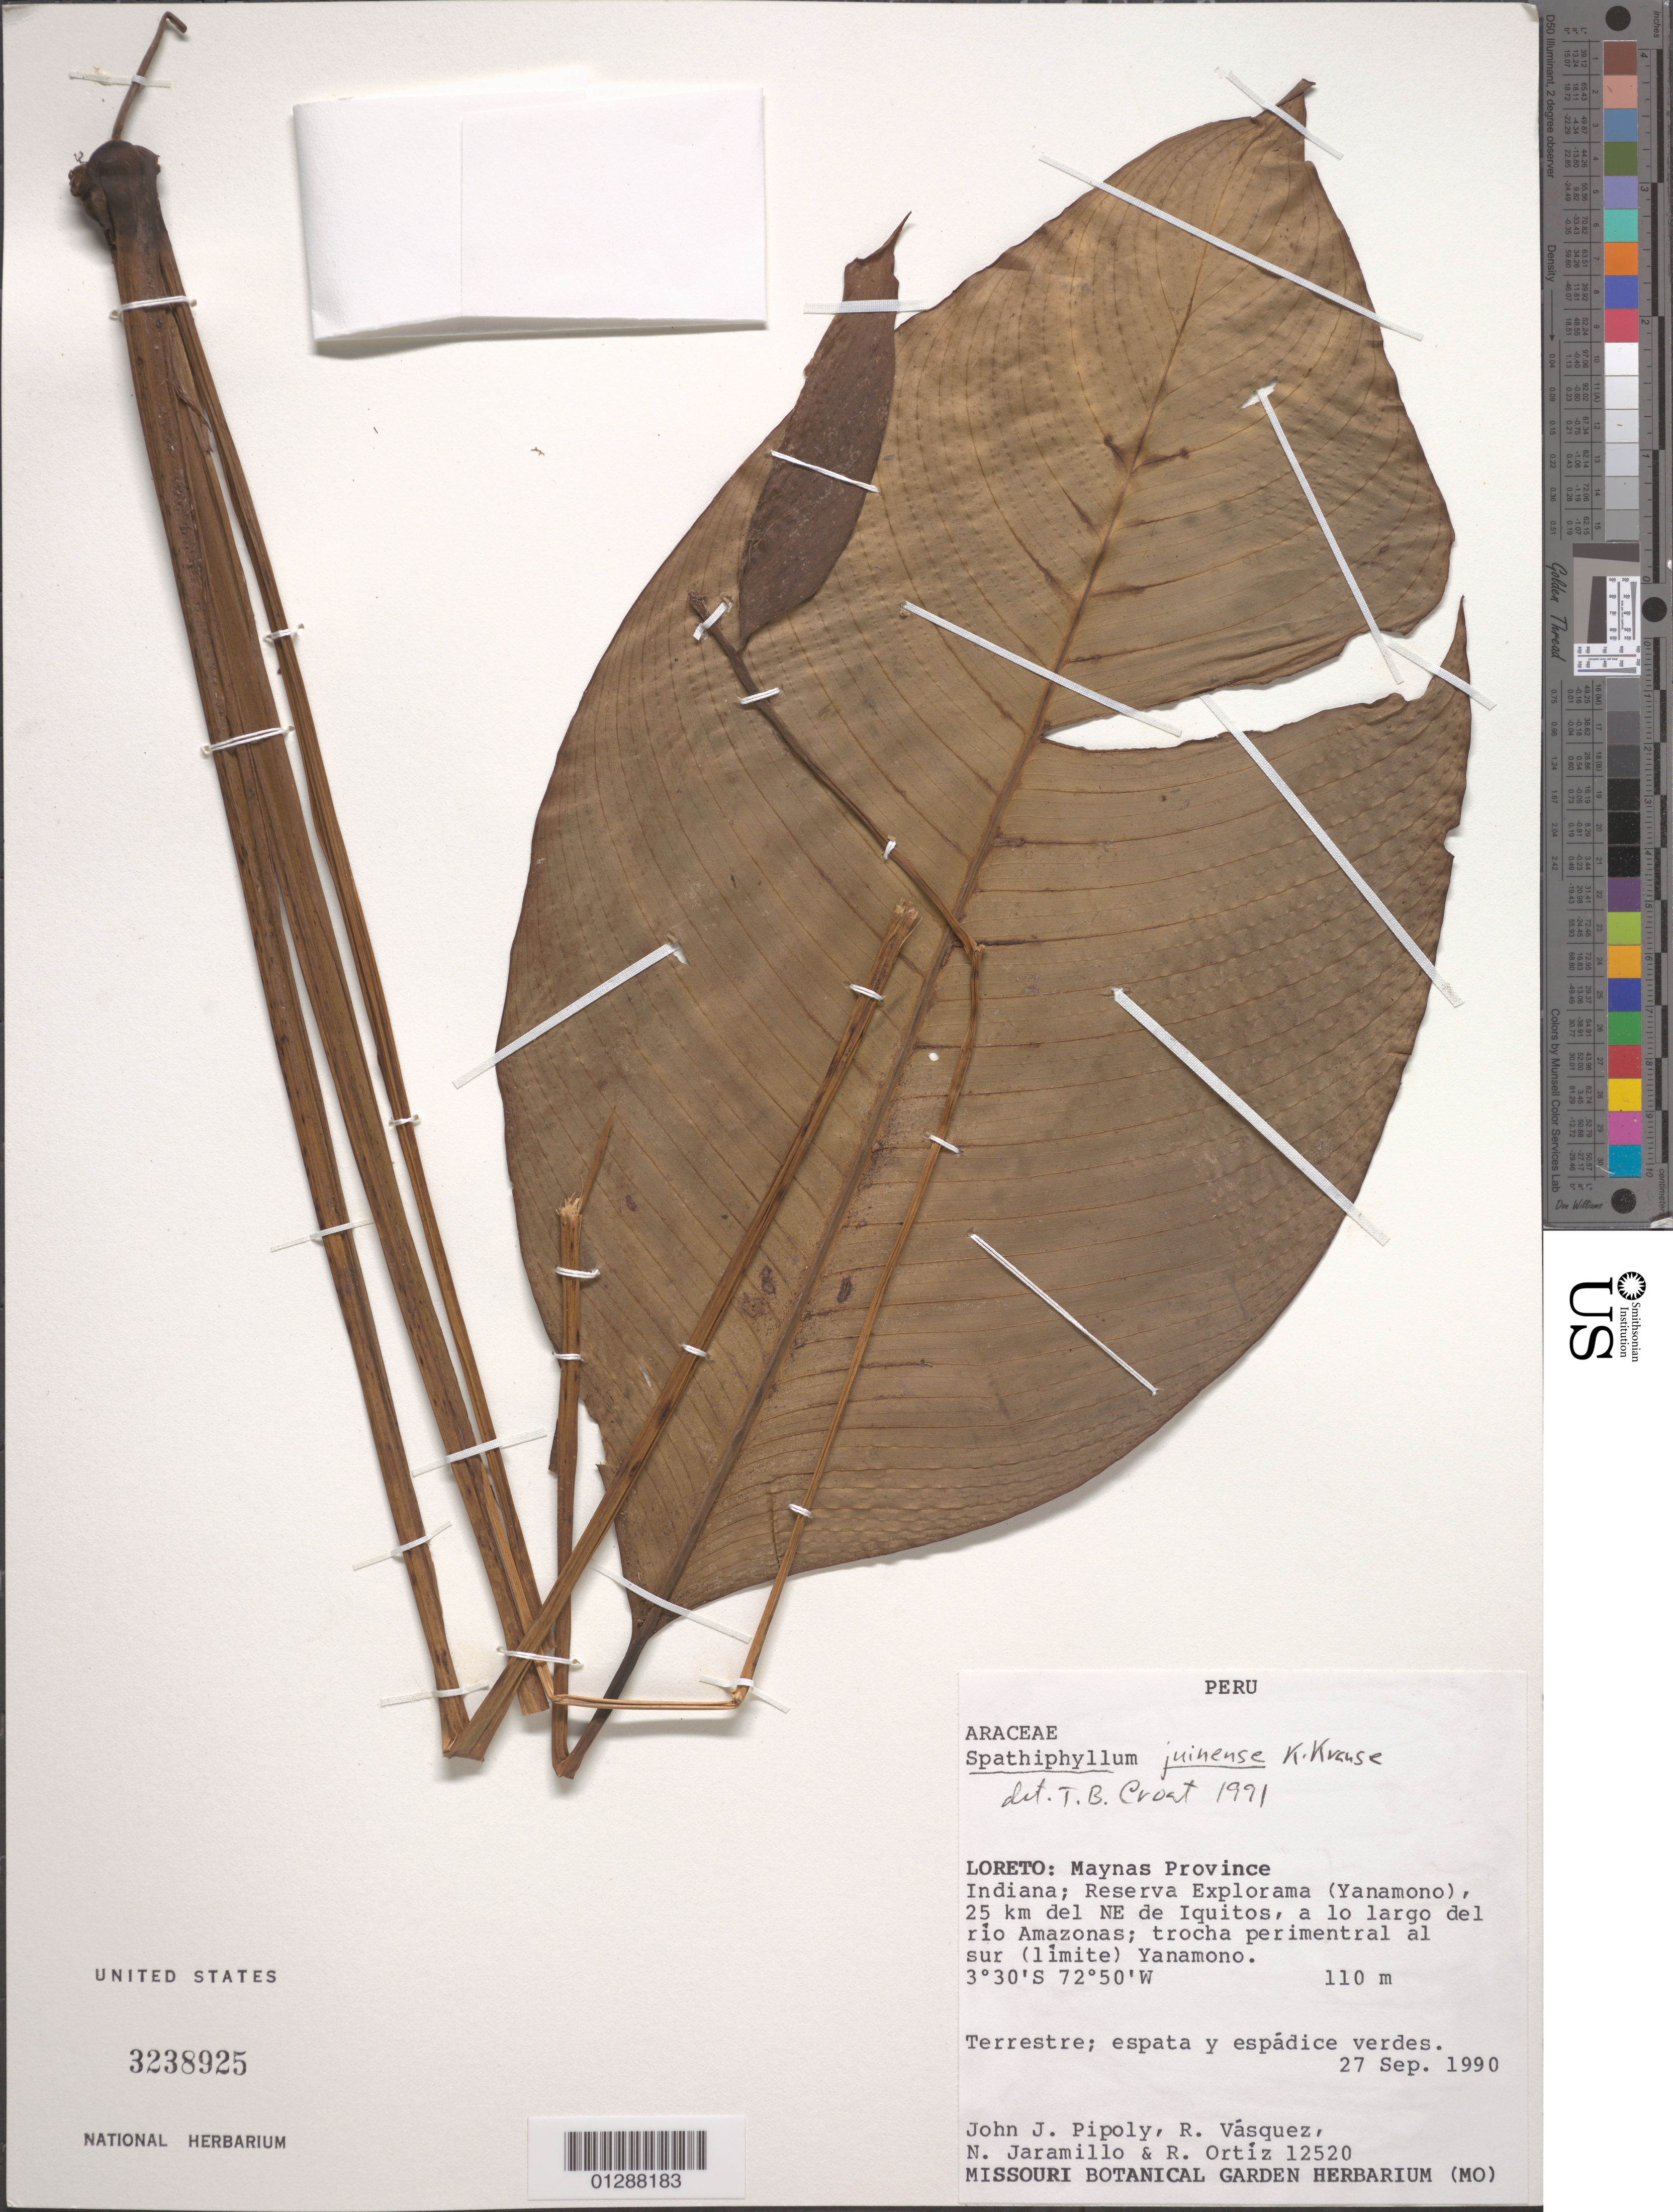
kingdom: Plantae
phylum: Tracheophyta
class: Liliopsida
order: Alismatales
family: Araceae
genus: Spathiphyllum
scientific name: Spathiphyllum juninense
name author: K. Krause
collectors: J. J. Pipoly, R. Vasquez, N. Jaramillo & R. Ortiz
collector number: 12520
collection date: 1990-09-27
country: Peru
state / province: Loreto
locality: Maynas Province. Indiana; Reserva Explorama (Yanamono), 25 km del NE de Iquitos, a lo largo del río Amazonas; trocha perimentral al sur (límite) Yanamono.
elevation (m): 110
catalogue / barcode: US 3238925